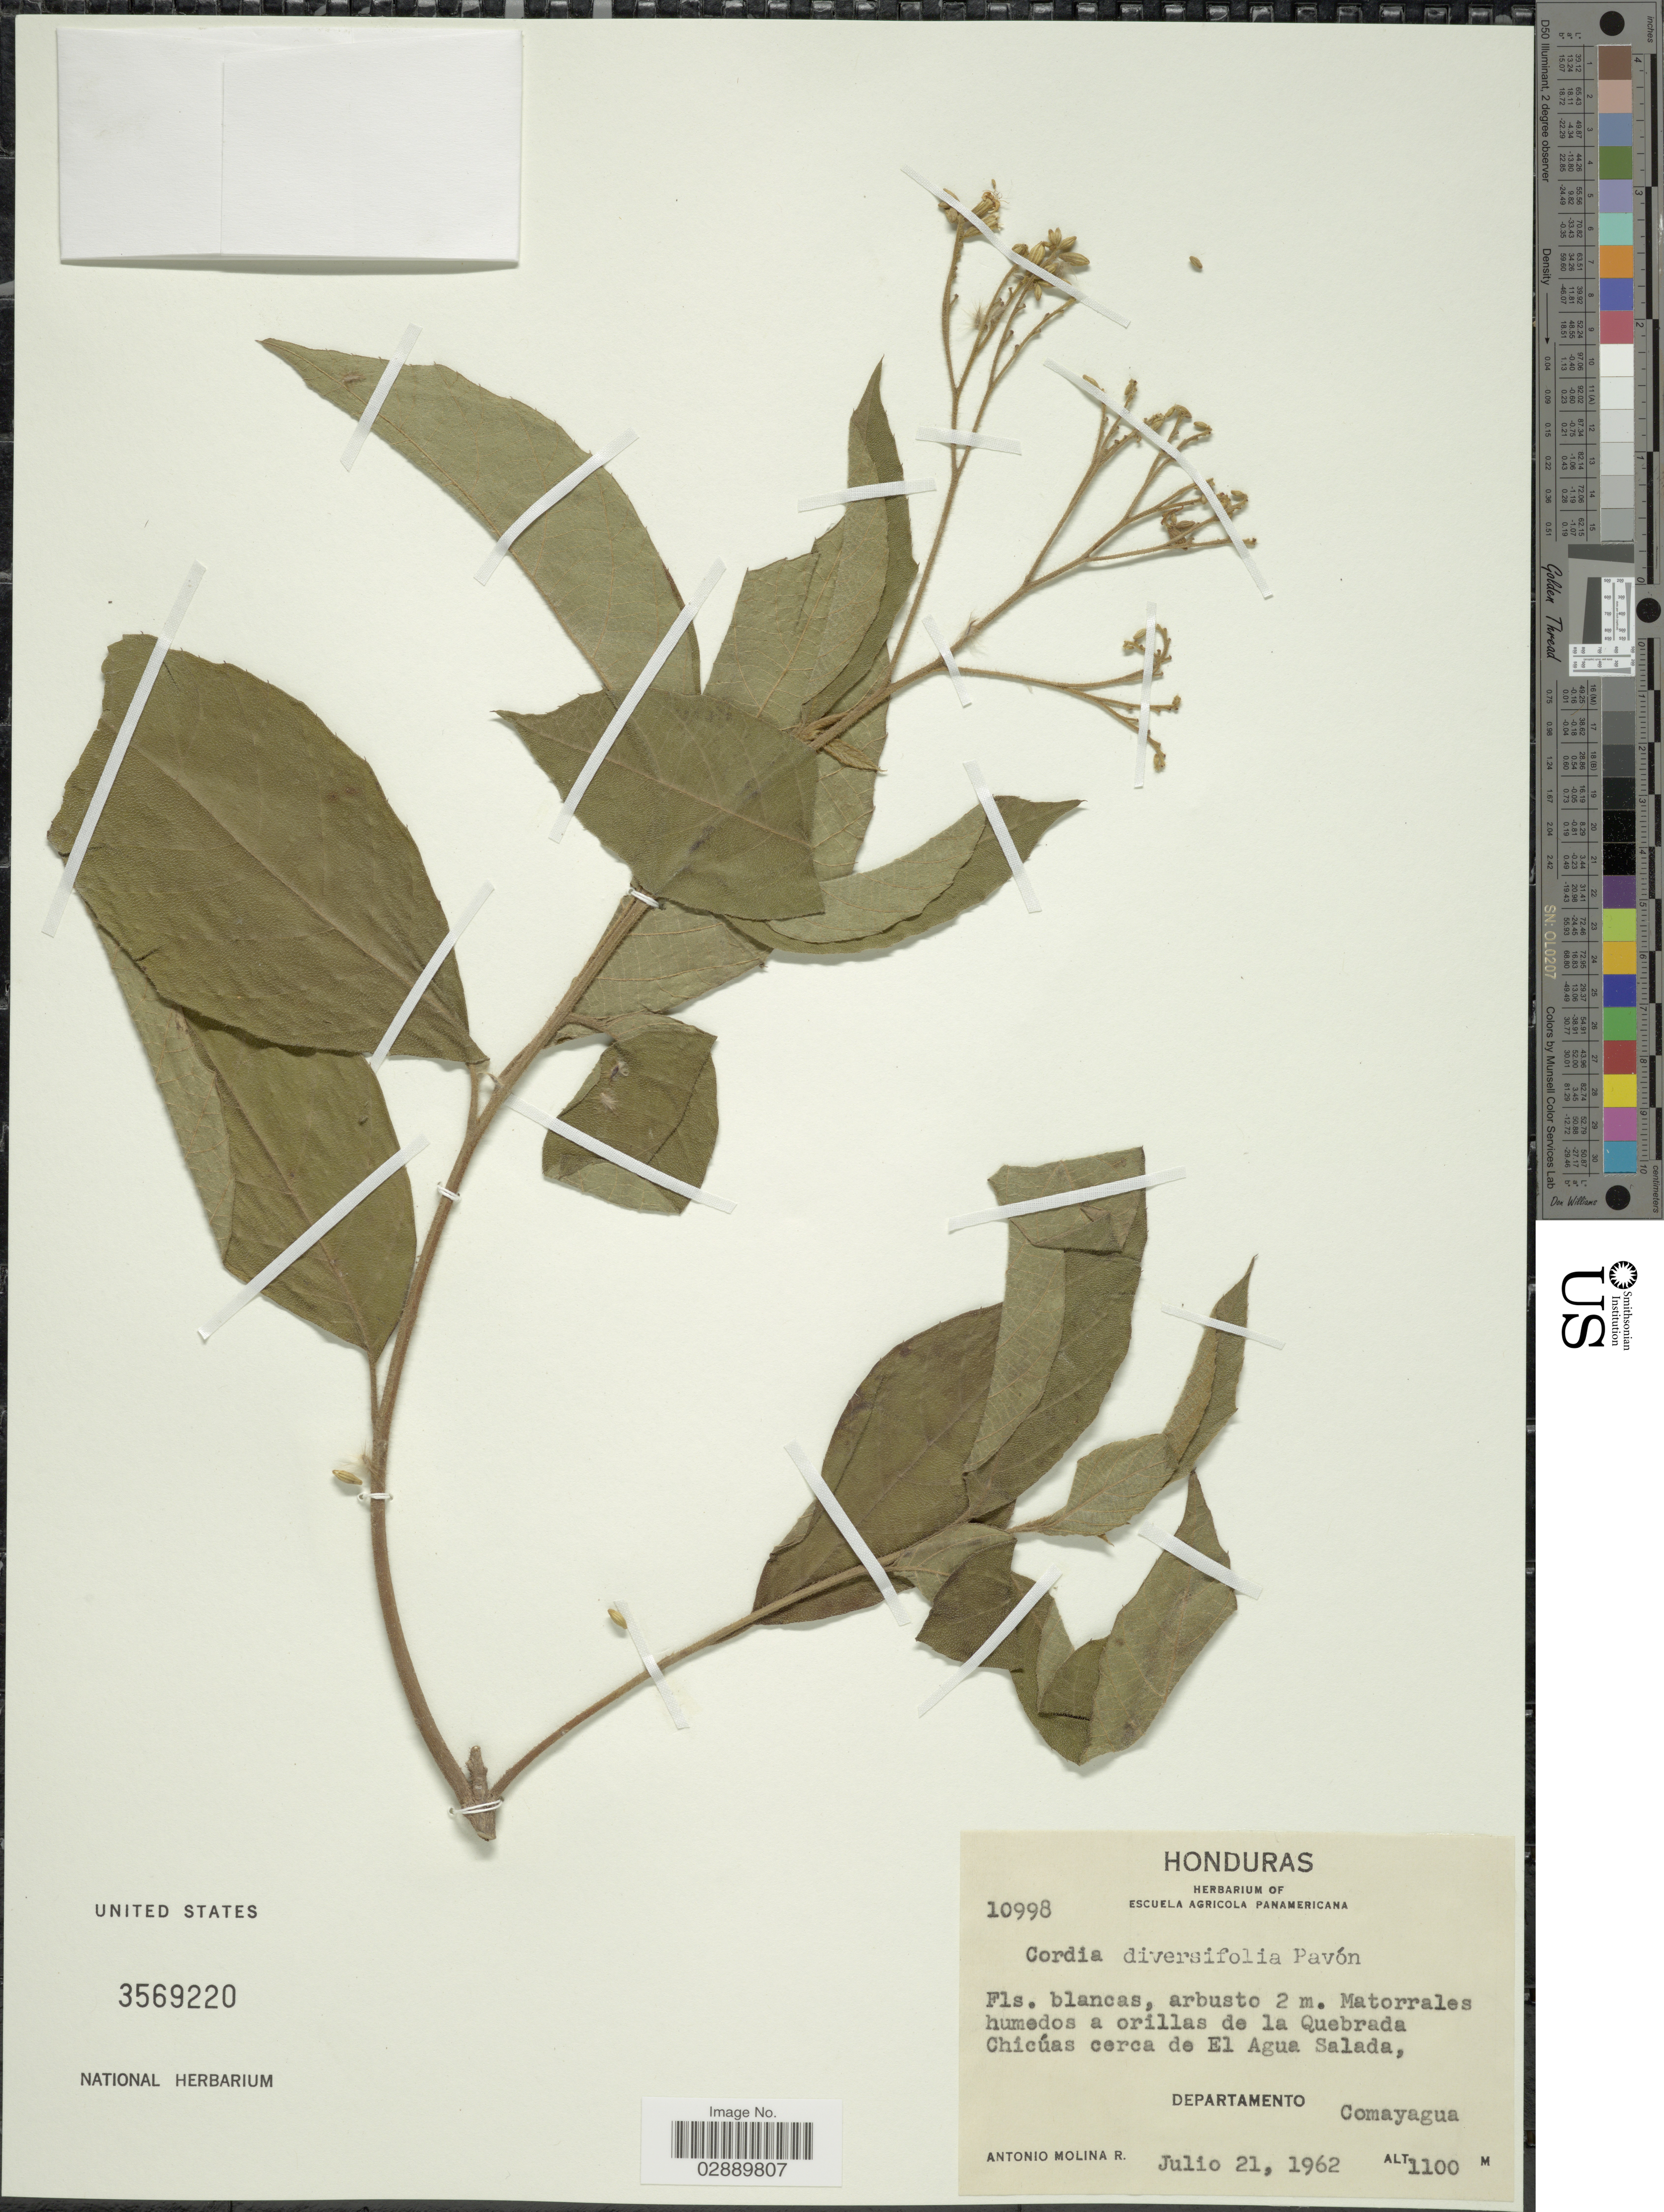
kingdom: Plantae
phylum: Tracheophyta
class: Magnoliopsida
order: Boraginales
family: Cordiaceae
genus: Cordia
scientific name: Cordia diversifolia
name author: Pav. ex DC.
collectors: A. Molina R.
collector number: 10998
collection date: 1962-07-21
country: Honduras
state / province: Comayagua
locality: Matorrales humedos a orillas de la Quebrada Chicúas cerca de El Agua Salada, Departamento Comayagua.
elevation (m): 1100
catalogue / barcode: US 3569220